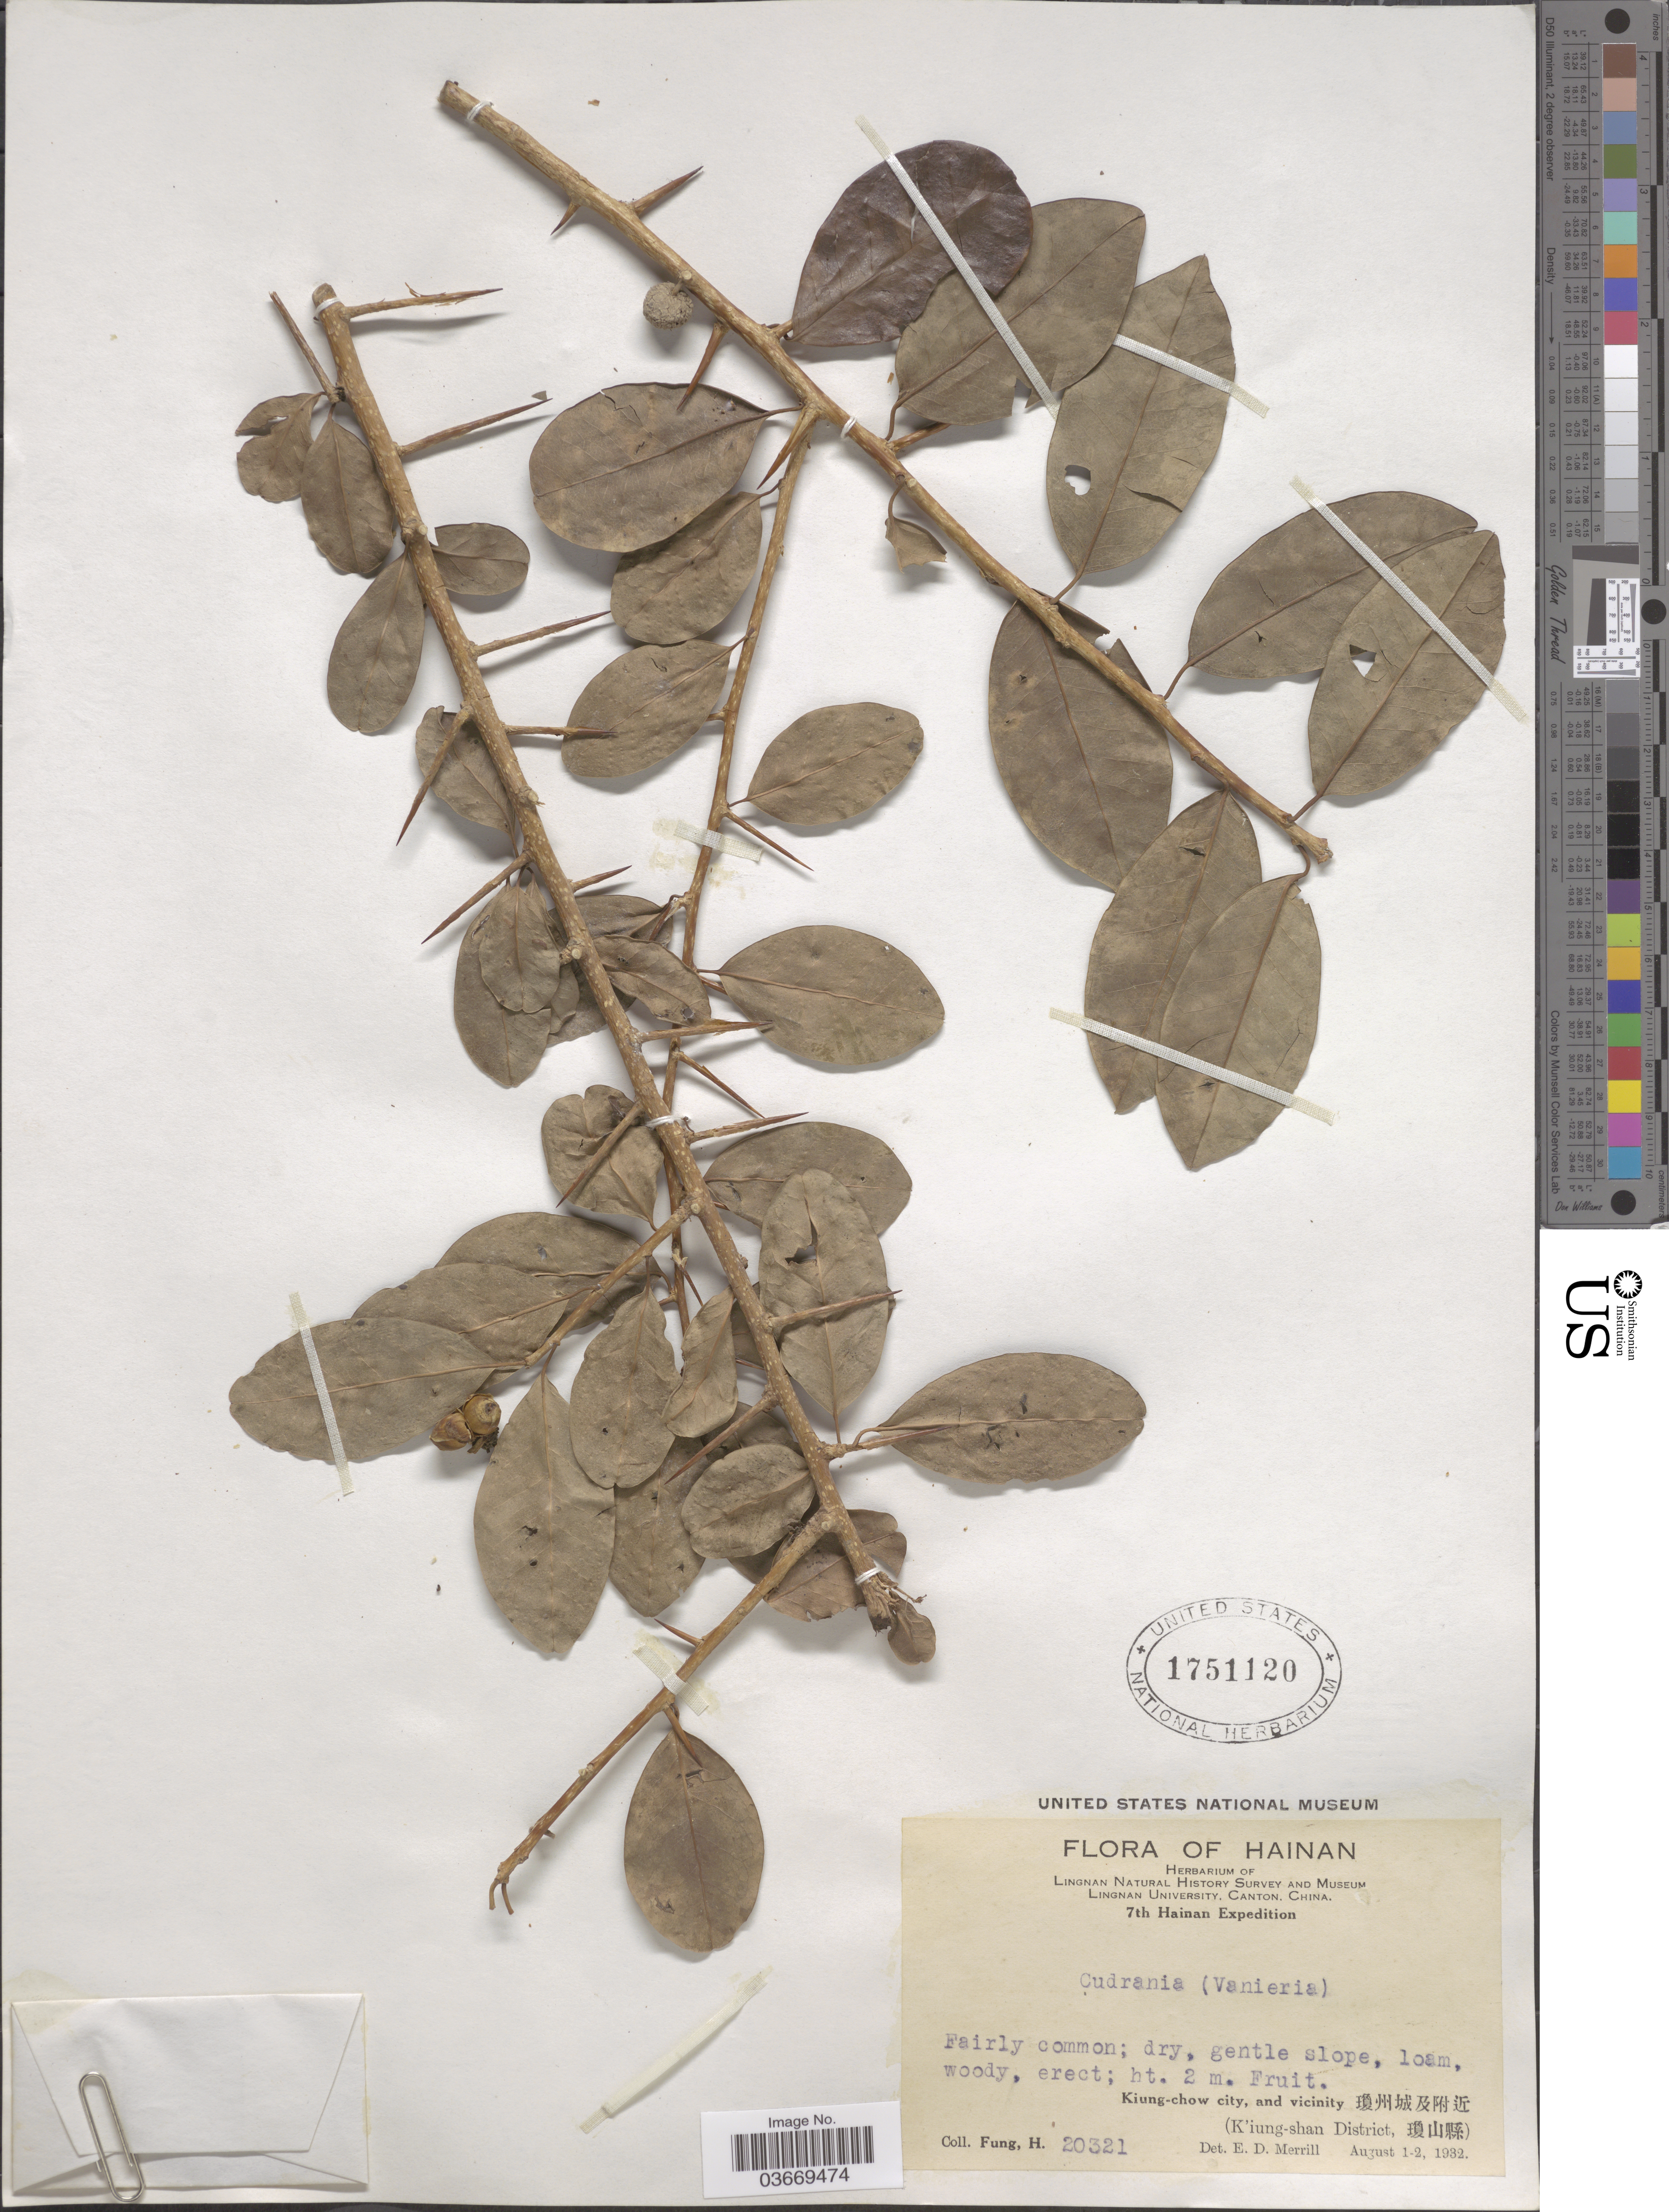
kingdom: Plantae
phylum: Tracheophyta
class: Magnoliopsida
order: Rosales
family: Moraceae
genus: Maclura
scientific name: Maclura sp.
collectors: H. Fung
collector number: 20321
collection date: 1932-08-01/1932-08-02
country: China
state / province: Hainan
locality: Kiung-chow city, and vicinity X. (K'iung-shan District, X).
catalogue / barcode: US 1751120